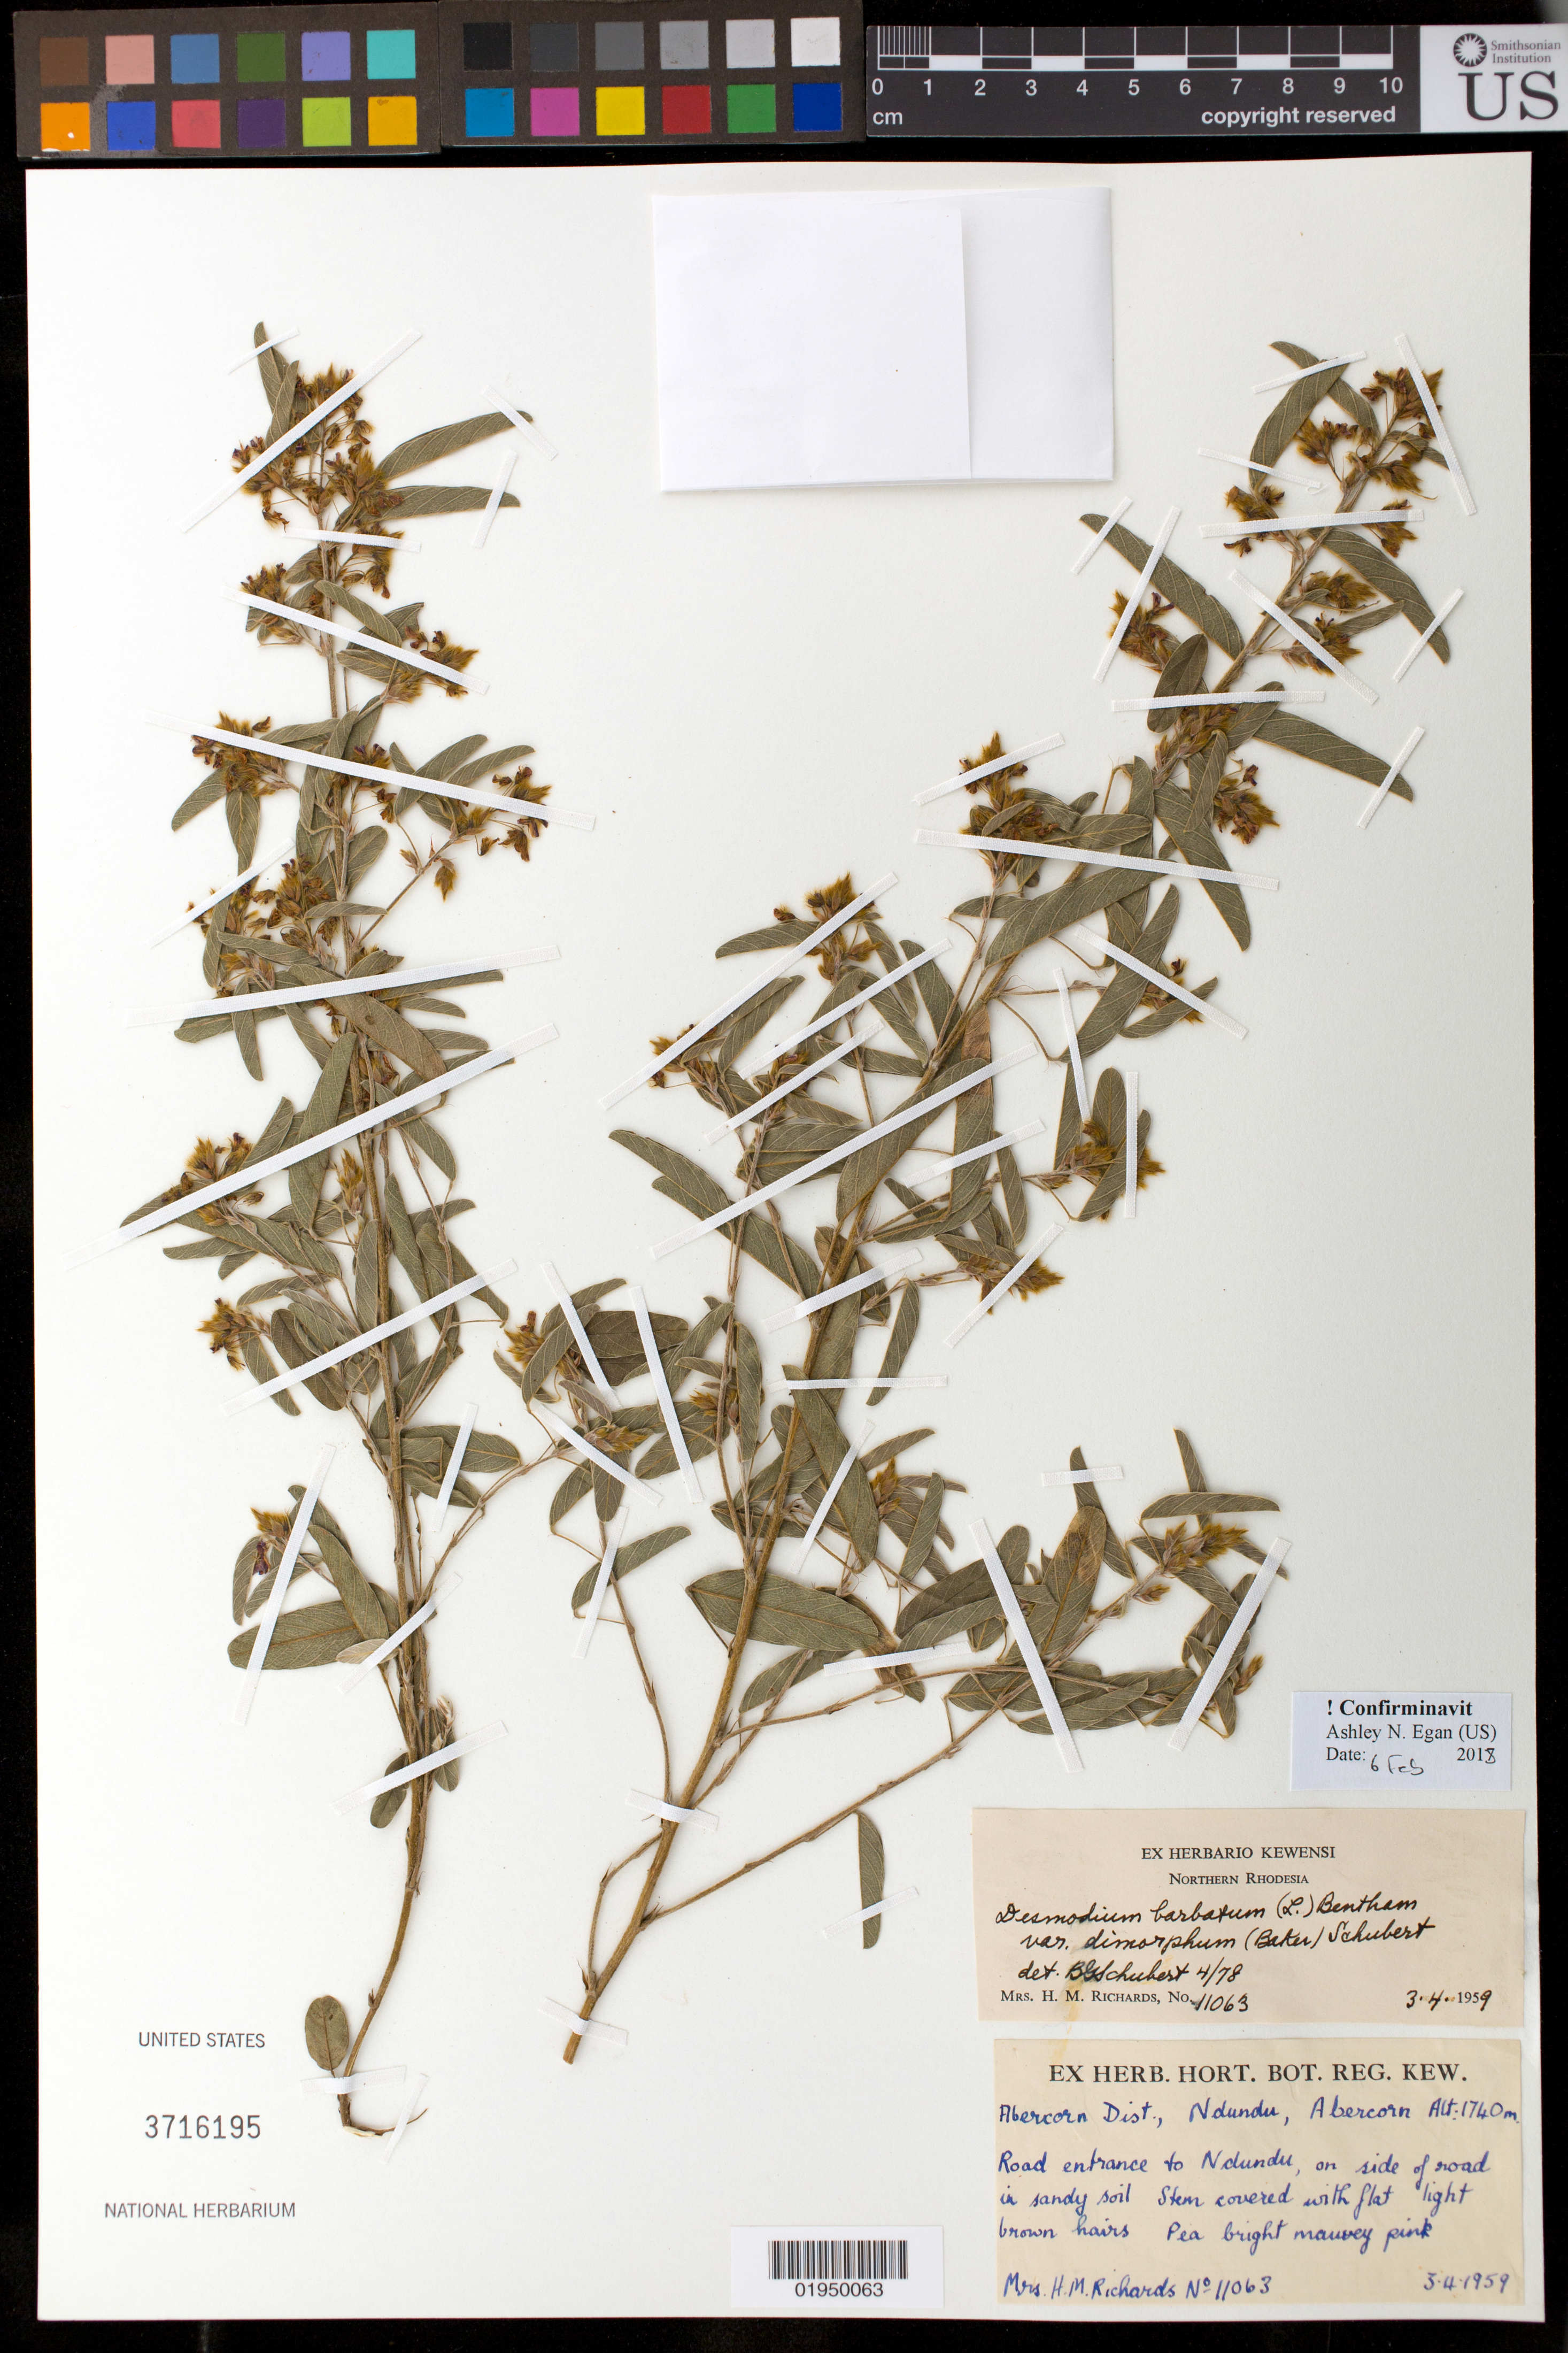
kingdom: Plantae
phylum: Tracheophyta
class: Magnoliopsida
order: Fabales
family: Fabaceae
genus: Grona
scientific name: Grona barbata var. dimorpha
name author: (Welw. ex Baker) H. Ohashi & K. Ohashi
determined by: Strong, Mark T., (BOT), Smithsonian Institution - National Museum of Natural History (UNITED STATES)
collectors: H. Richards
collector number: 11063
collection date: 1959-04-03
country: Zambia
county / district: Abercorn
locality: Northern Rhodesia. Ndundu, Abercorn. Road entrance to Ndundu, on side of road.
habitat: On side of road in sandy soil.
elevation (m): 1740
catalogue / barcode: US 3716195